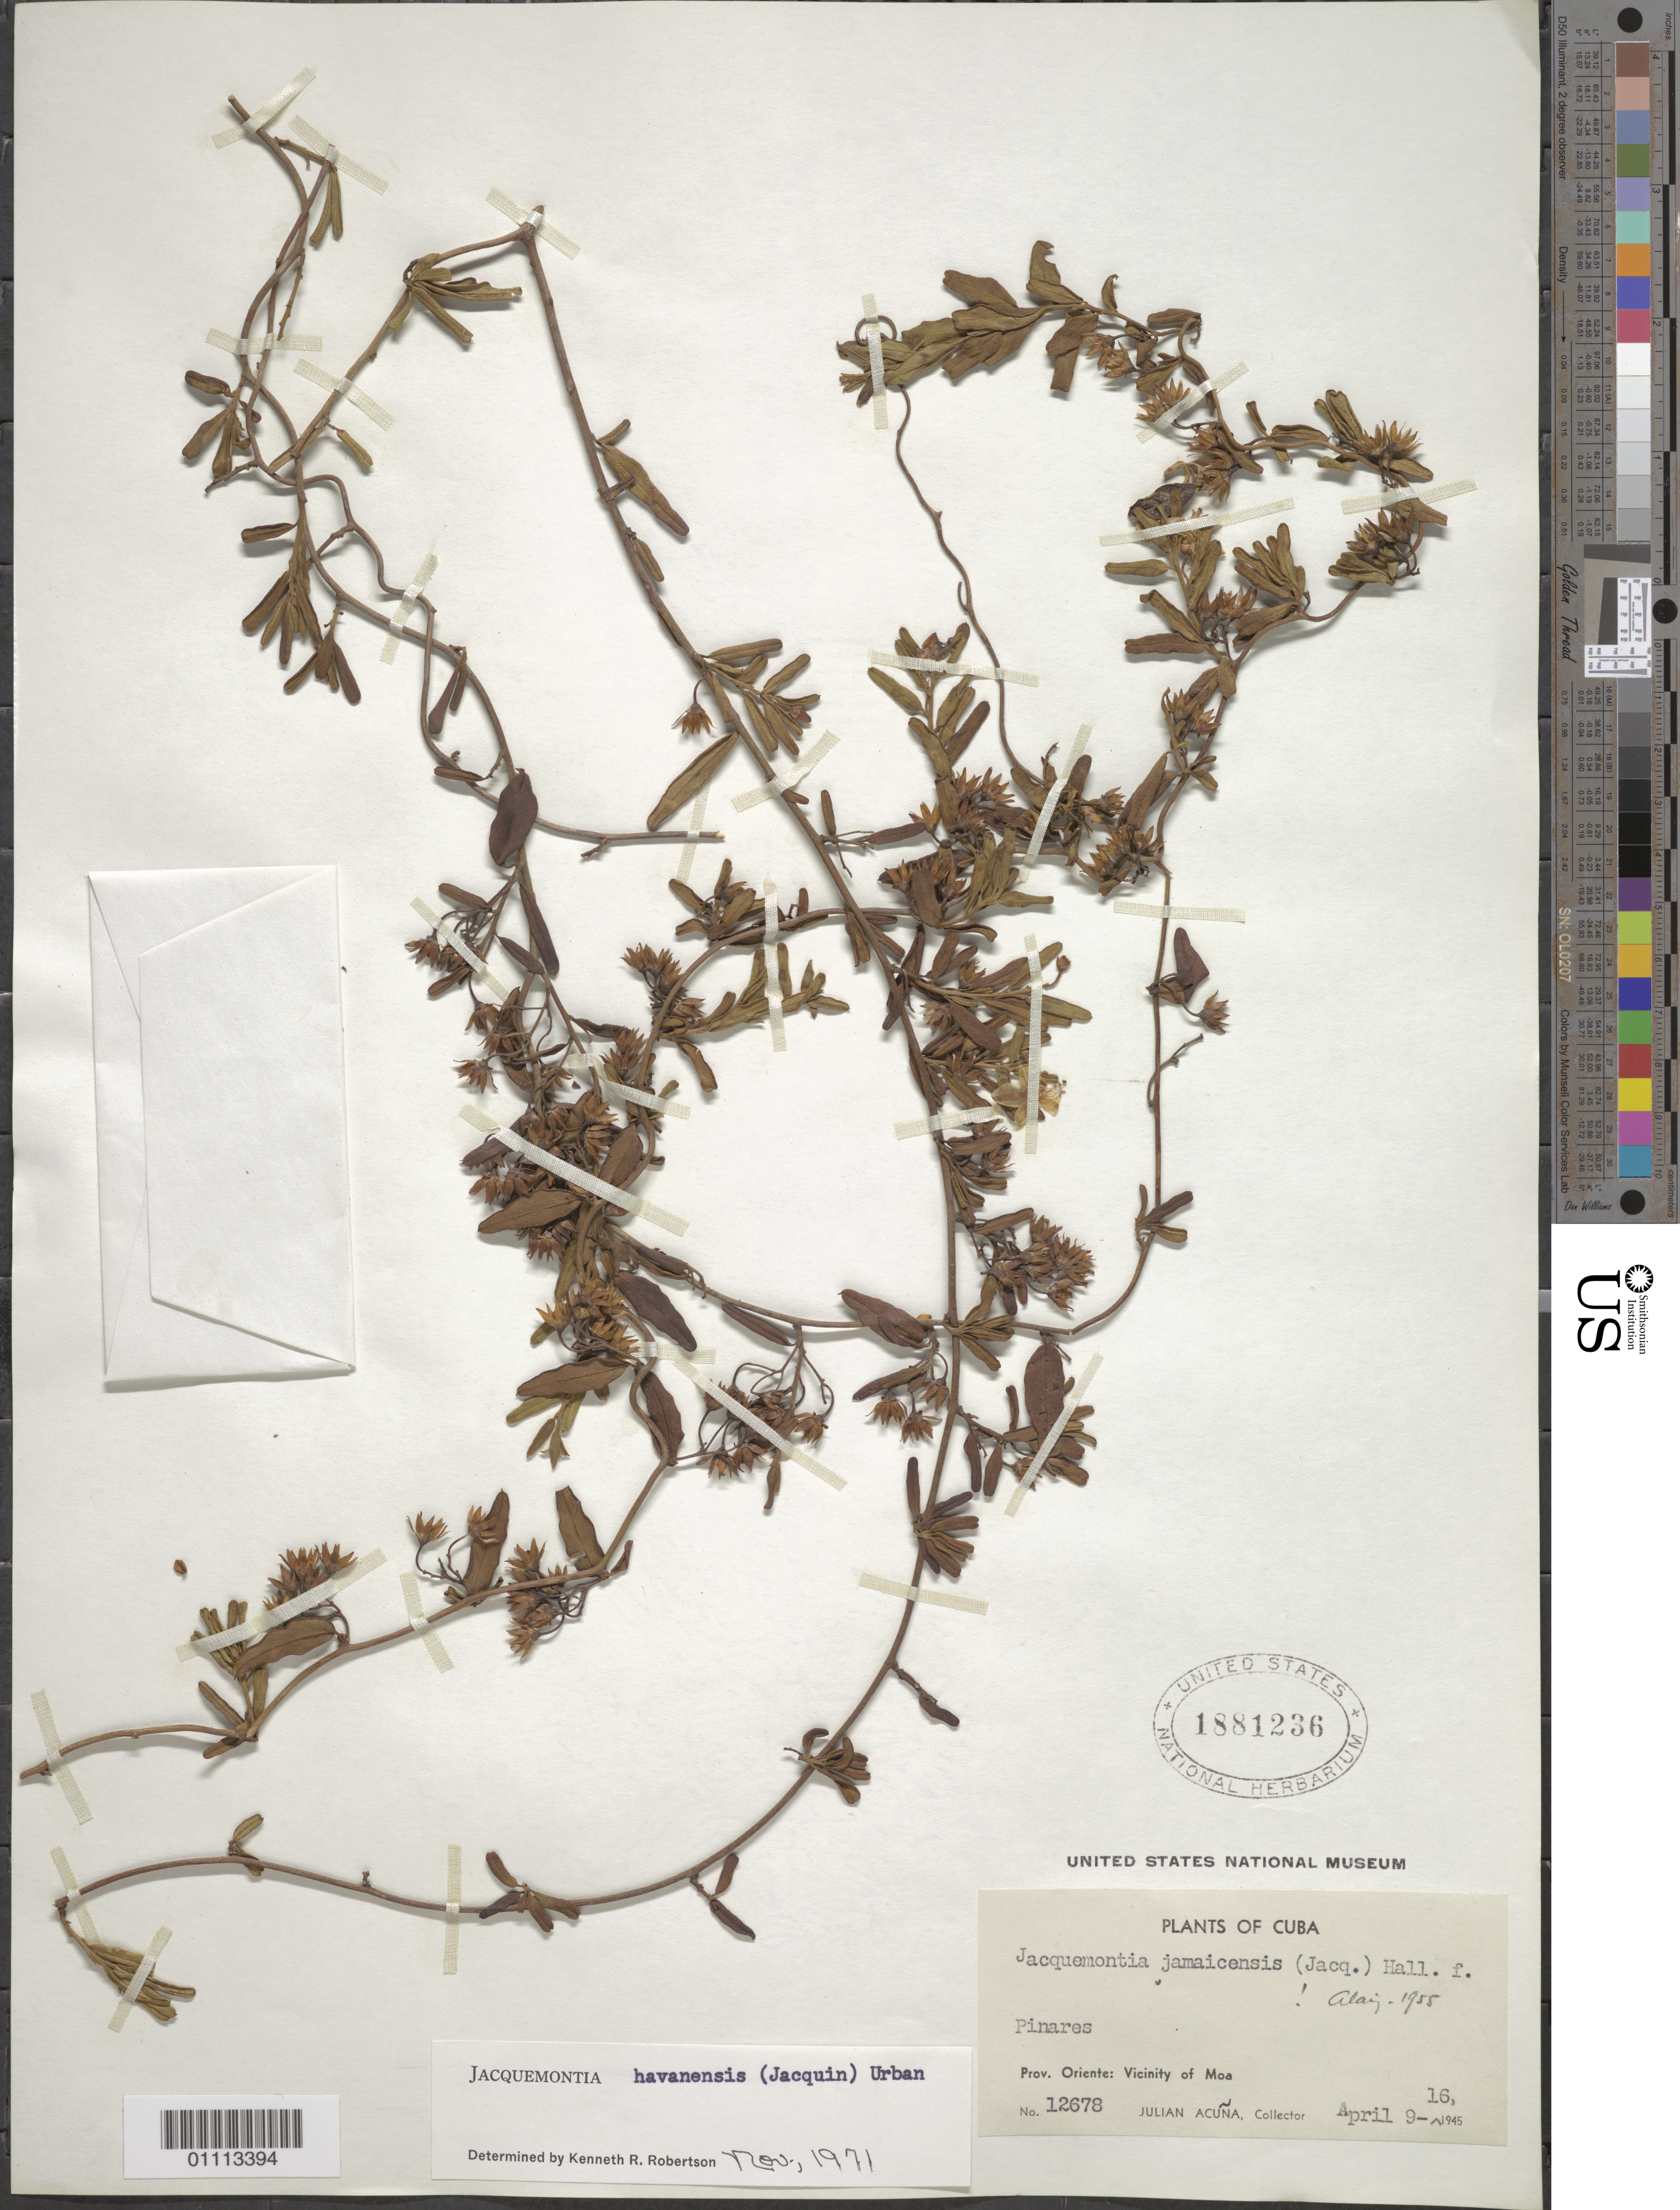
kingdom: Plantae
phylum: Tracheophyta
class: Magnoliopsida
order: Solanales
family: Convolvulaceae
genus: Jacquemontia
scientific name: Jacquemontia havanensis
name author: (Jacq.) Urb.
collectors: J. Acuña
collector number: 12678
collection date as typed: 09 Apr 1945 to 16 Apr 1945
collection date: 1945-04-09/1945-04-16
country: Cuba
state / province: Holguín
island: Cuba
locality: Pinares Vicinity of Moa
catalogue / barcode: US 1881236